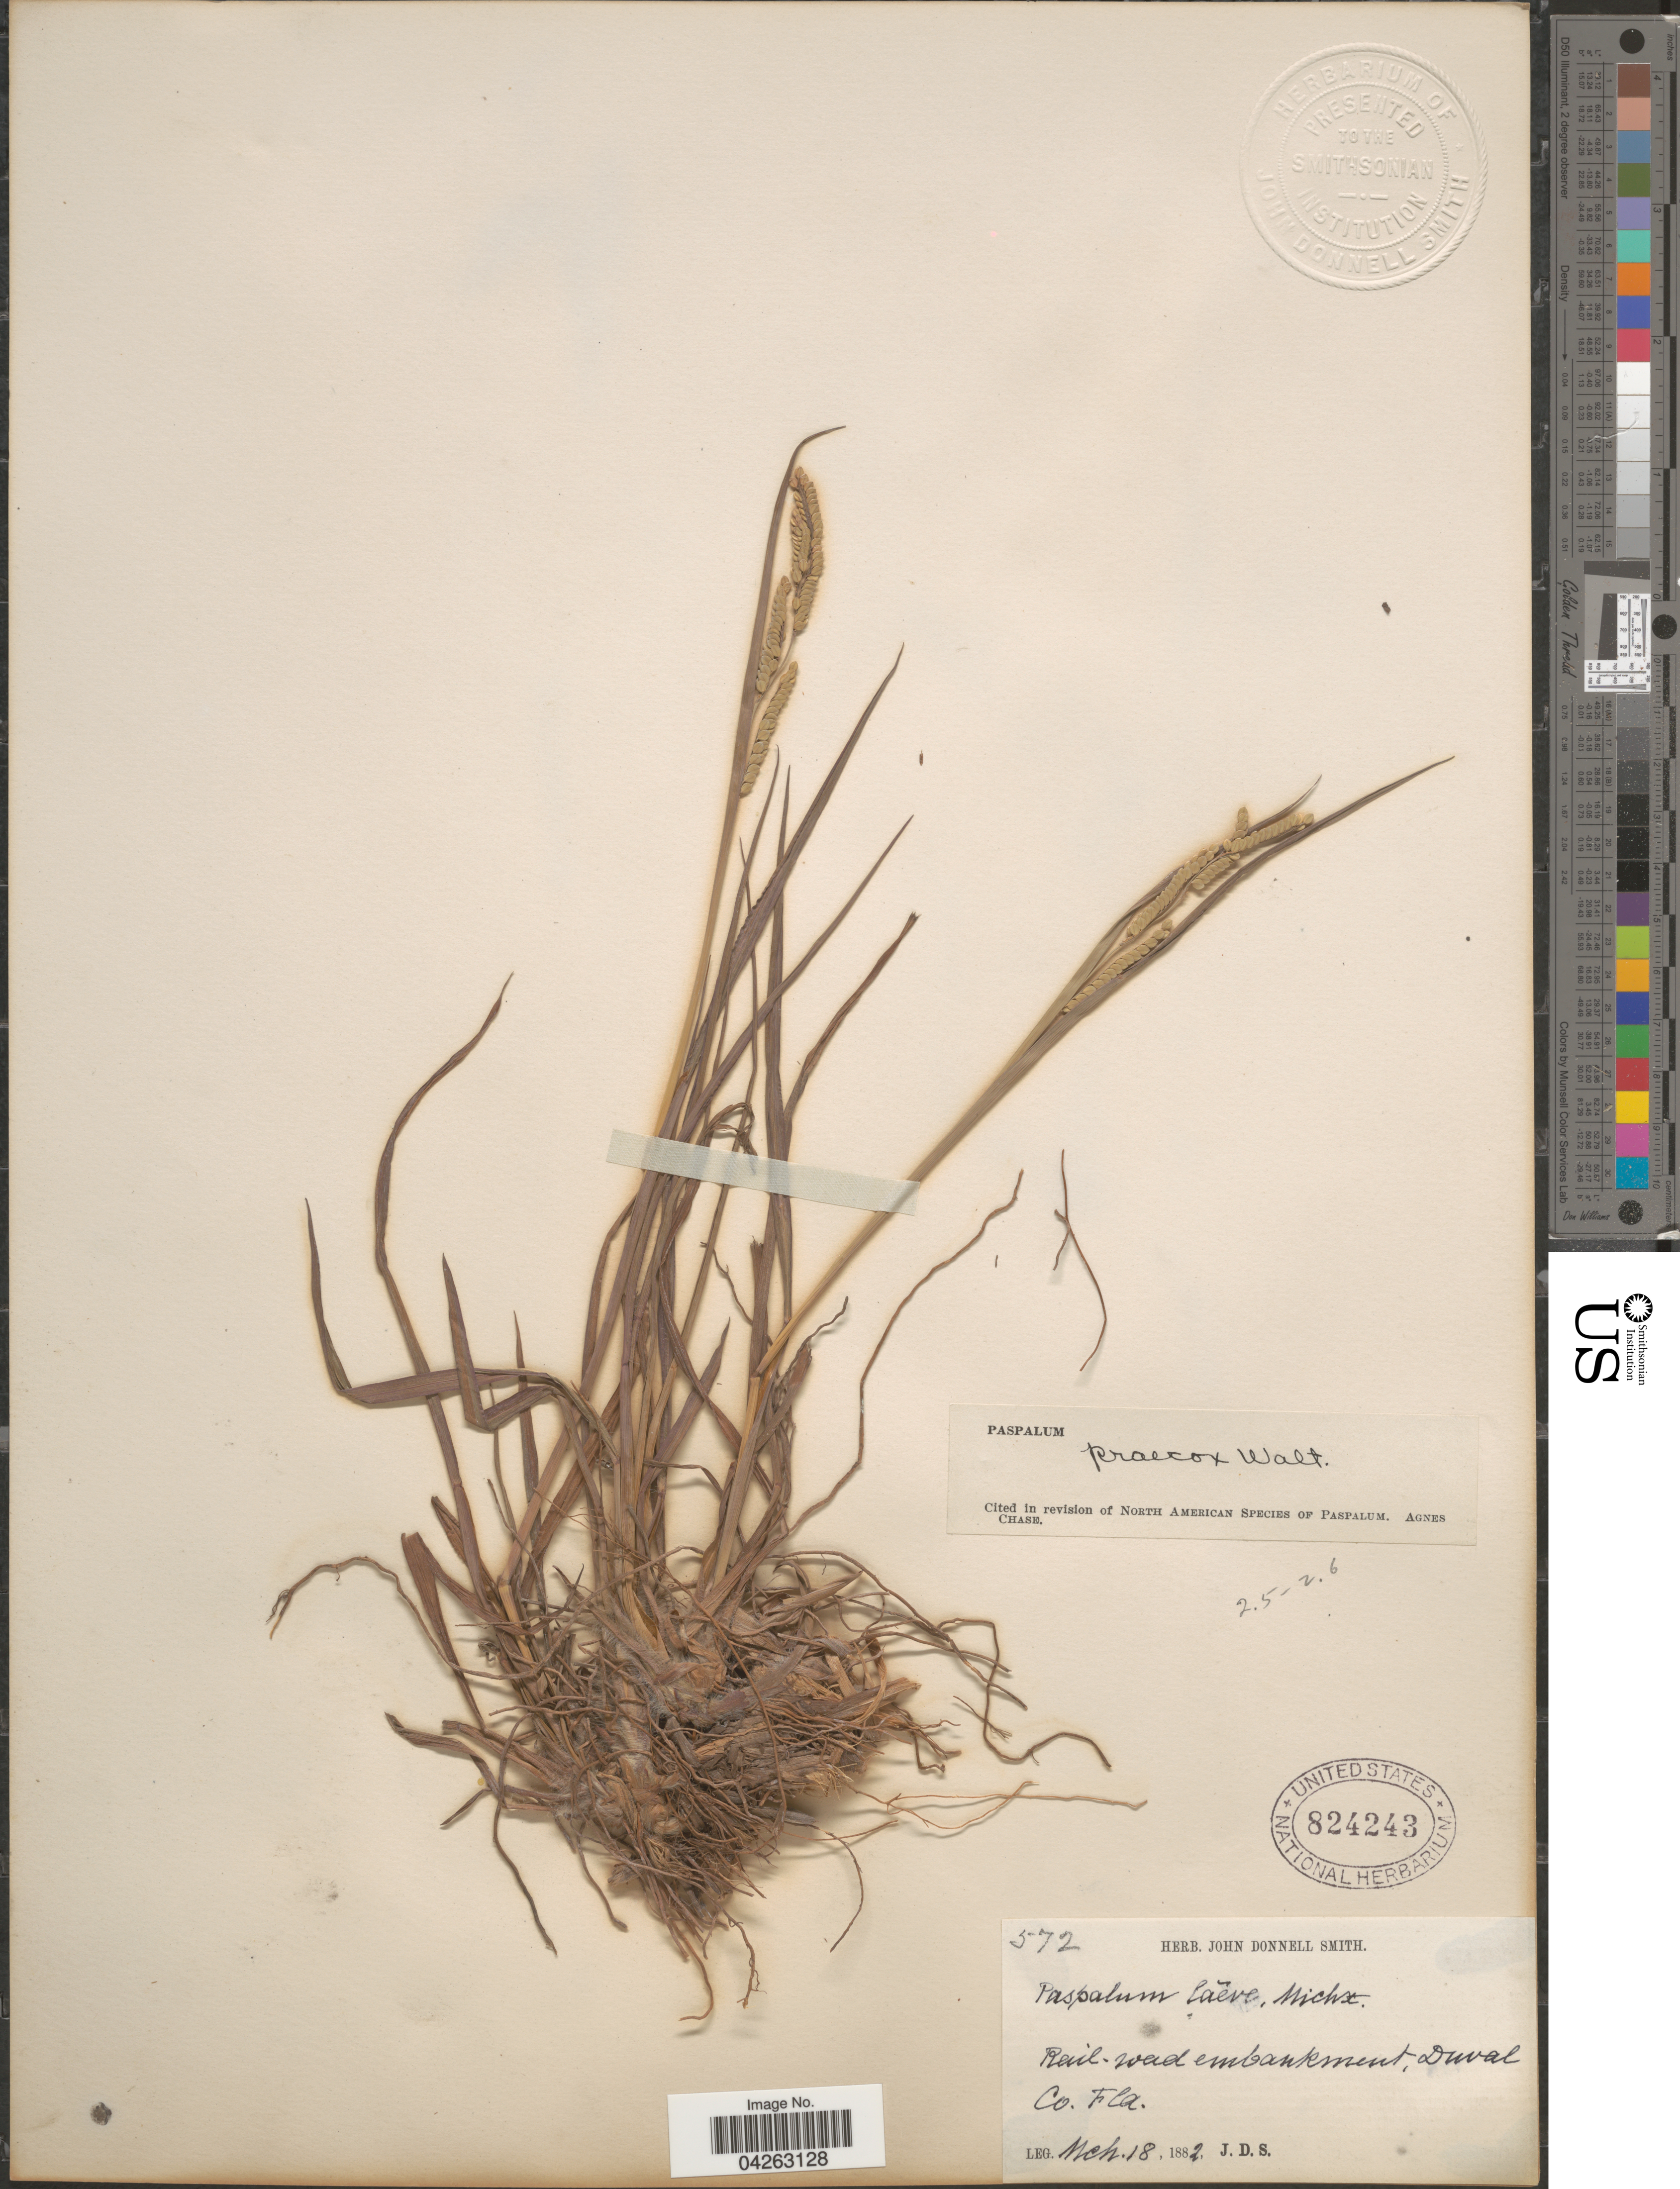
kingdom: Plantae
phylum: Tracheophyta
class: Liliopsida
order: Poales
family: Poaceae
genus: Paspalum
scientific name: Paspalum praecox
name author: Walter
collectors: J. Donnell Smith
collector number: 572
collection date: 1882-03-18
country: United States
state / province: Florida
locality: Rail-road embankment, Duval Co.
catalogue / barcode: US 824243